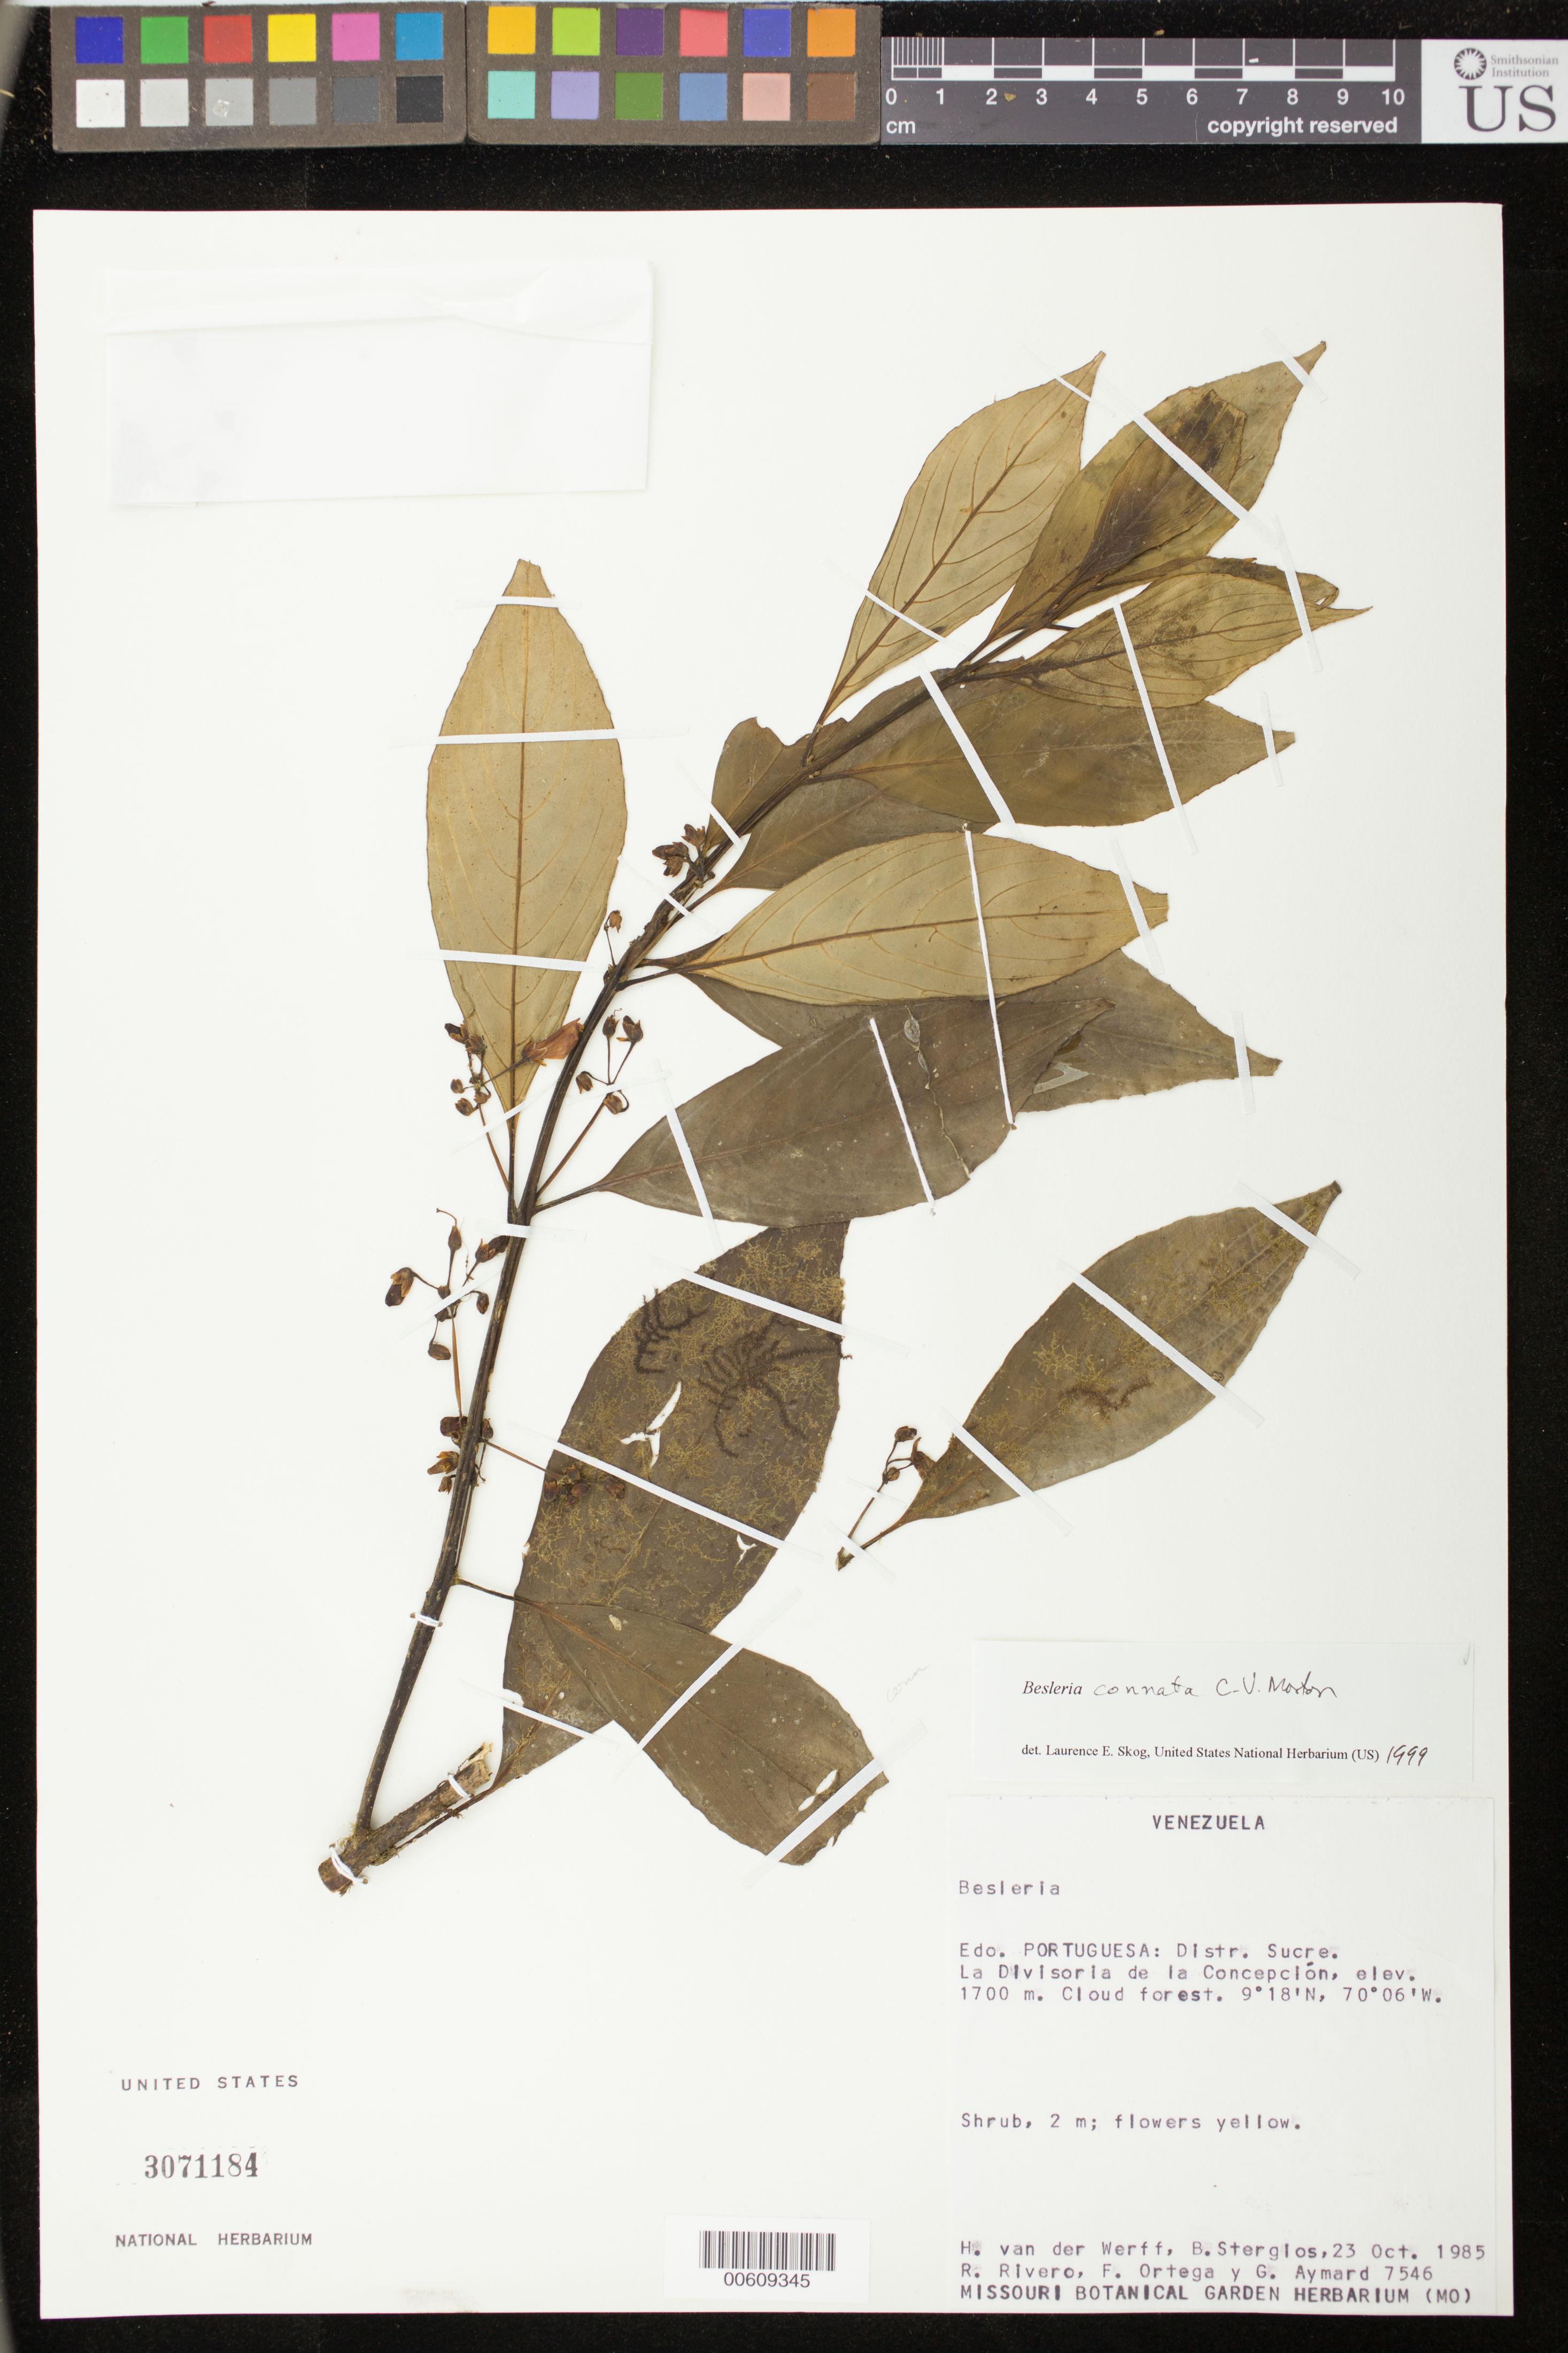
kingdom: Plantae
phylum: Tracheophyta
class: Magnoliopsida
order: Lamiales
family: Gesneriaceae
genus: Besleria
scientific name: Besleria connata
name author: C.V. Morton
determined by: Skog, Laurence E.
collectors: H. van der Werff, B. G. Stergios, R. Rivero, F. J. Ortega & G. A. Aymard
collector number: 7546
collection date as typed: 23 Oct 1985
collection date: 1985-10-23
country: Venezuela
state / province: Portuguesa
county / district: Sucre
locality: La Divisoria de la Concepción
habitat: Cloud forest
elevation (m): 1700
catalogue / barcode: US 3071184